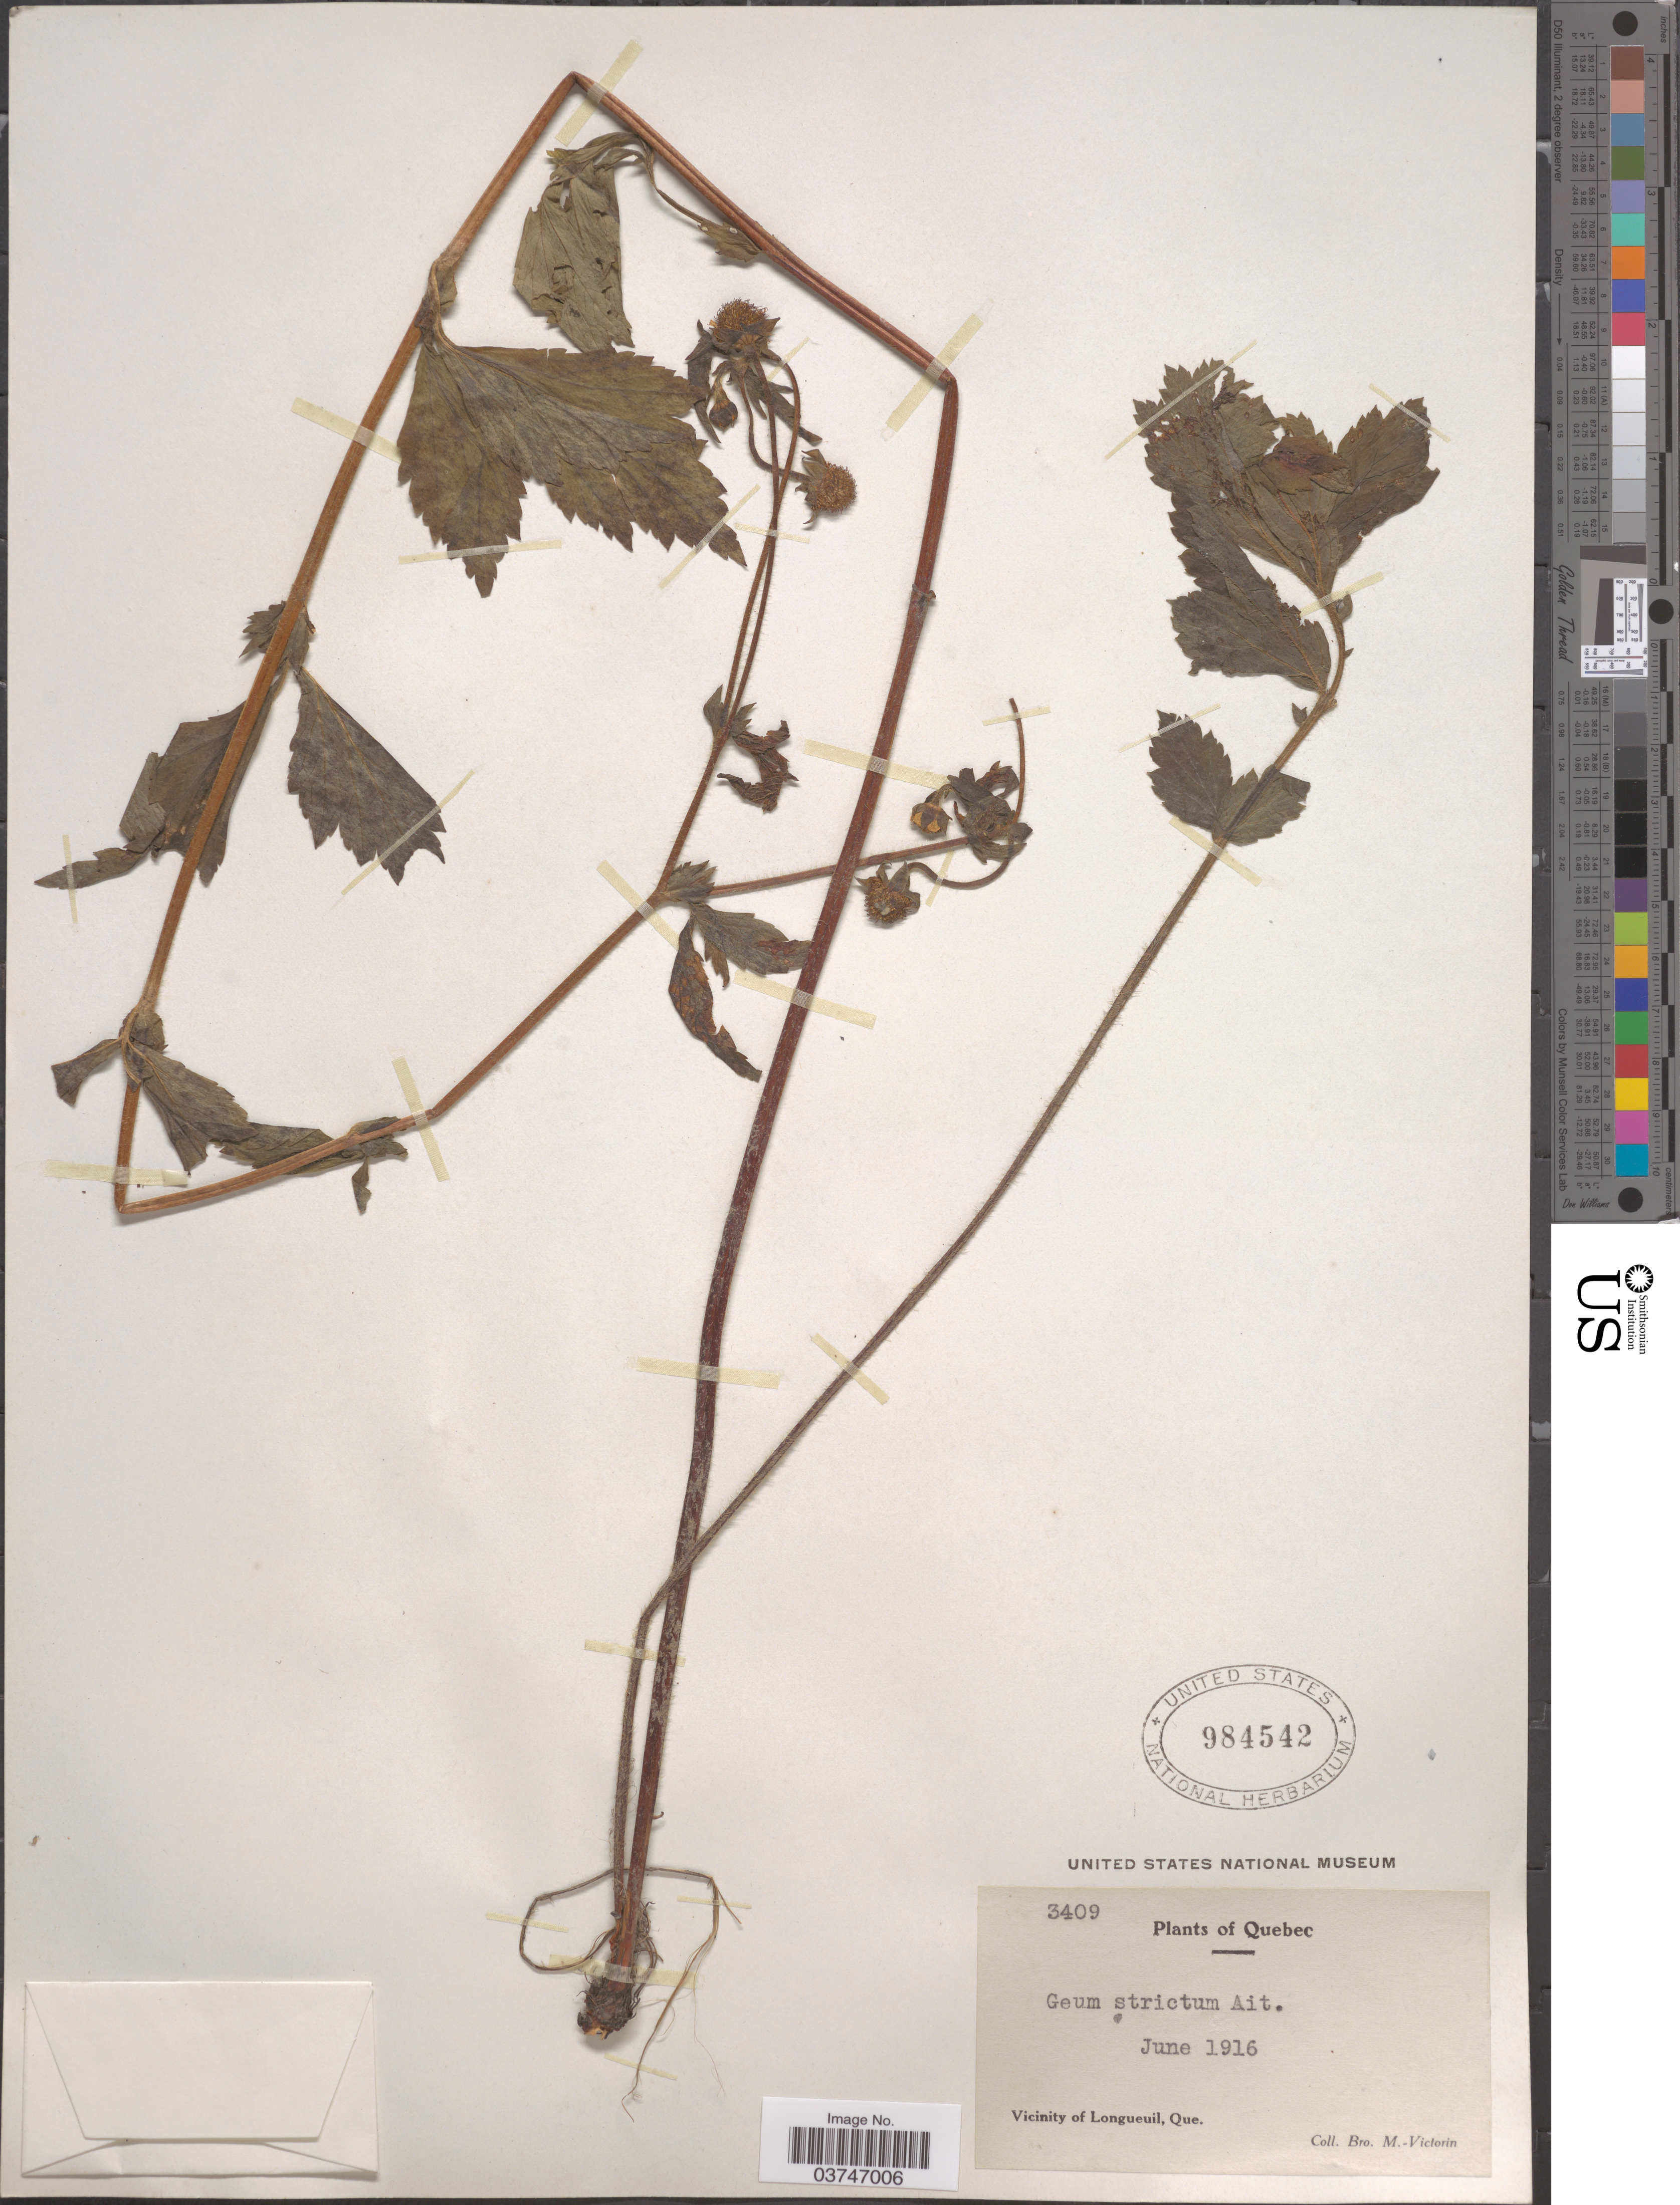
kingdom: Plantae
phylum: Tracheophyta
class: Magnoliopsida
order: Rosales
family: Rosaceae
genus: Geum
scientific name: Geum aleppicum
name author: Jacq.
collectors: Fr. Marie-Victorin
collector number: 3409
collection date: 1916-06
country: Canada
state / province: Quebec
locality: Vicinity of Longueuil.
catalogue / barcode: US 984542